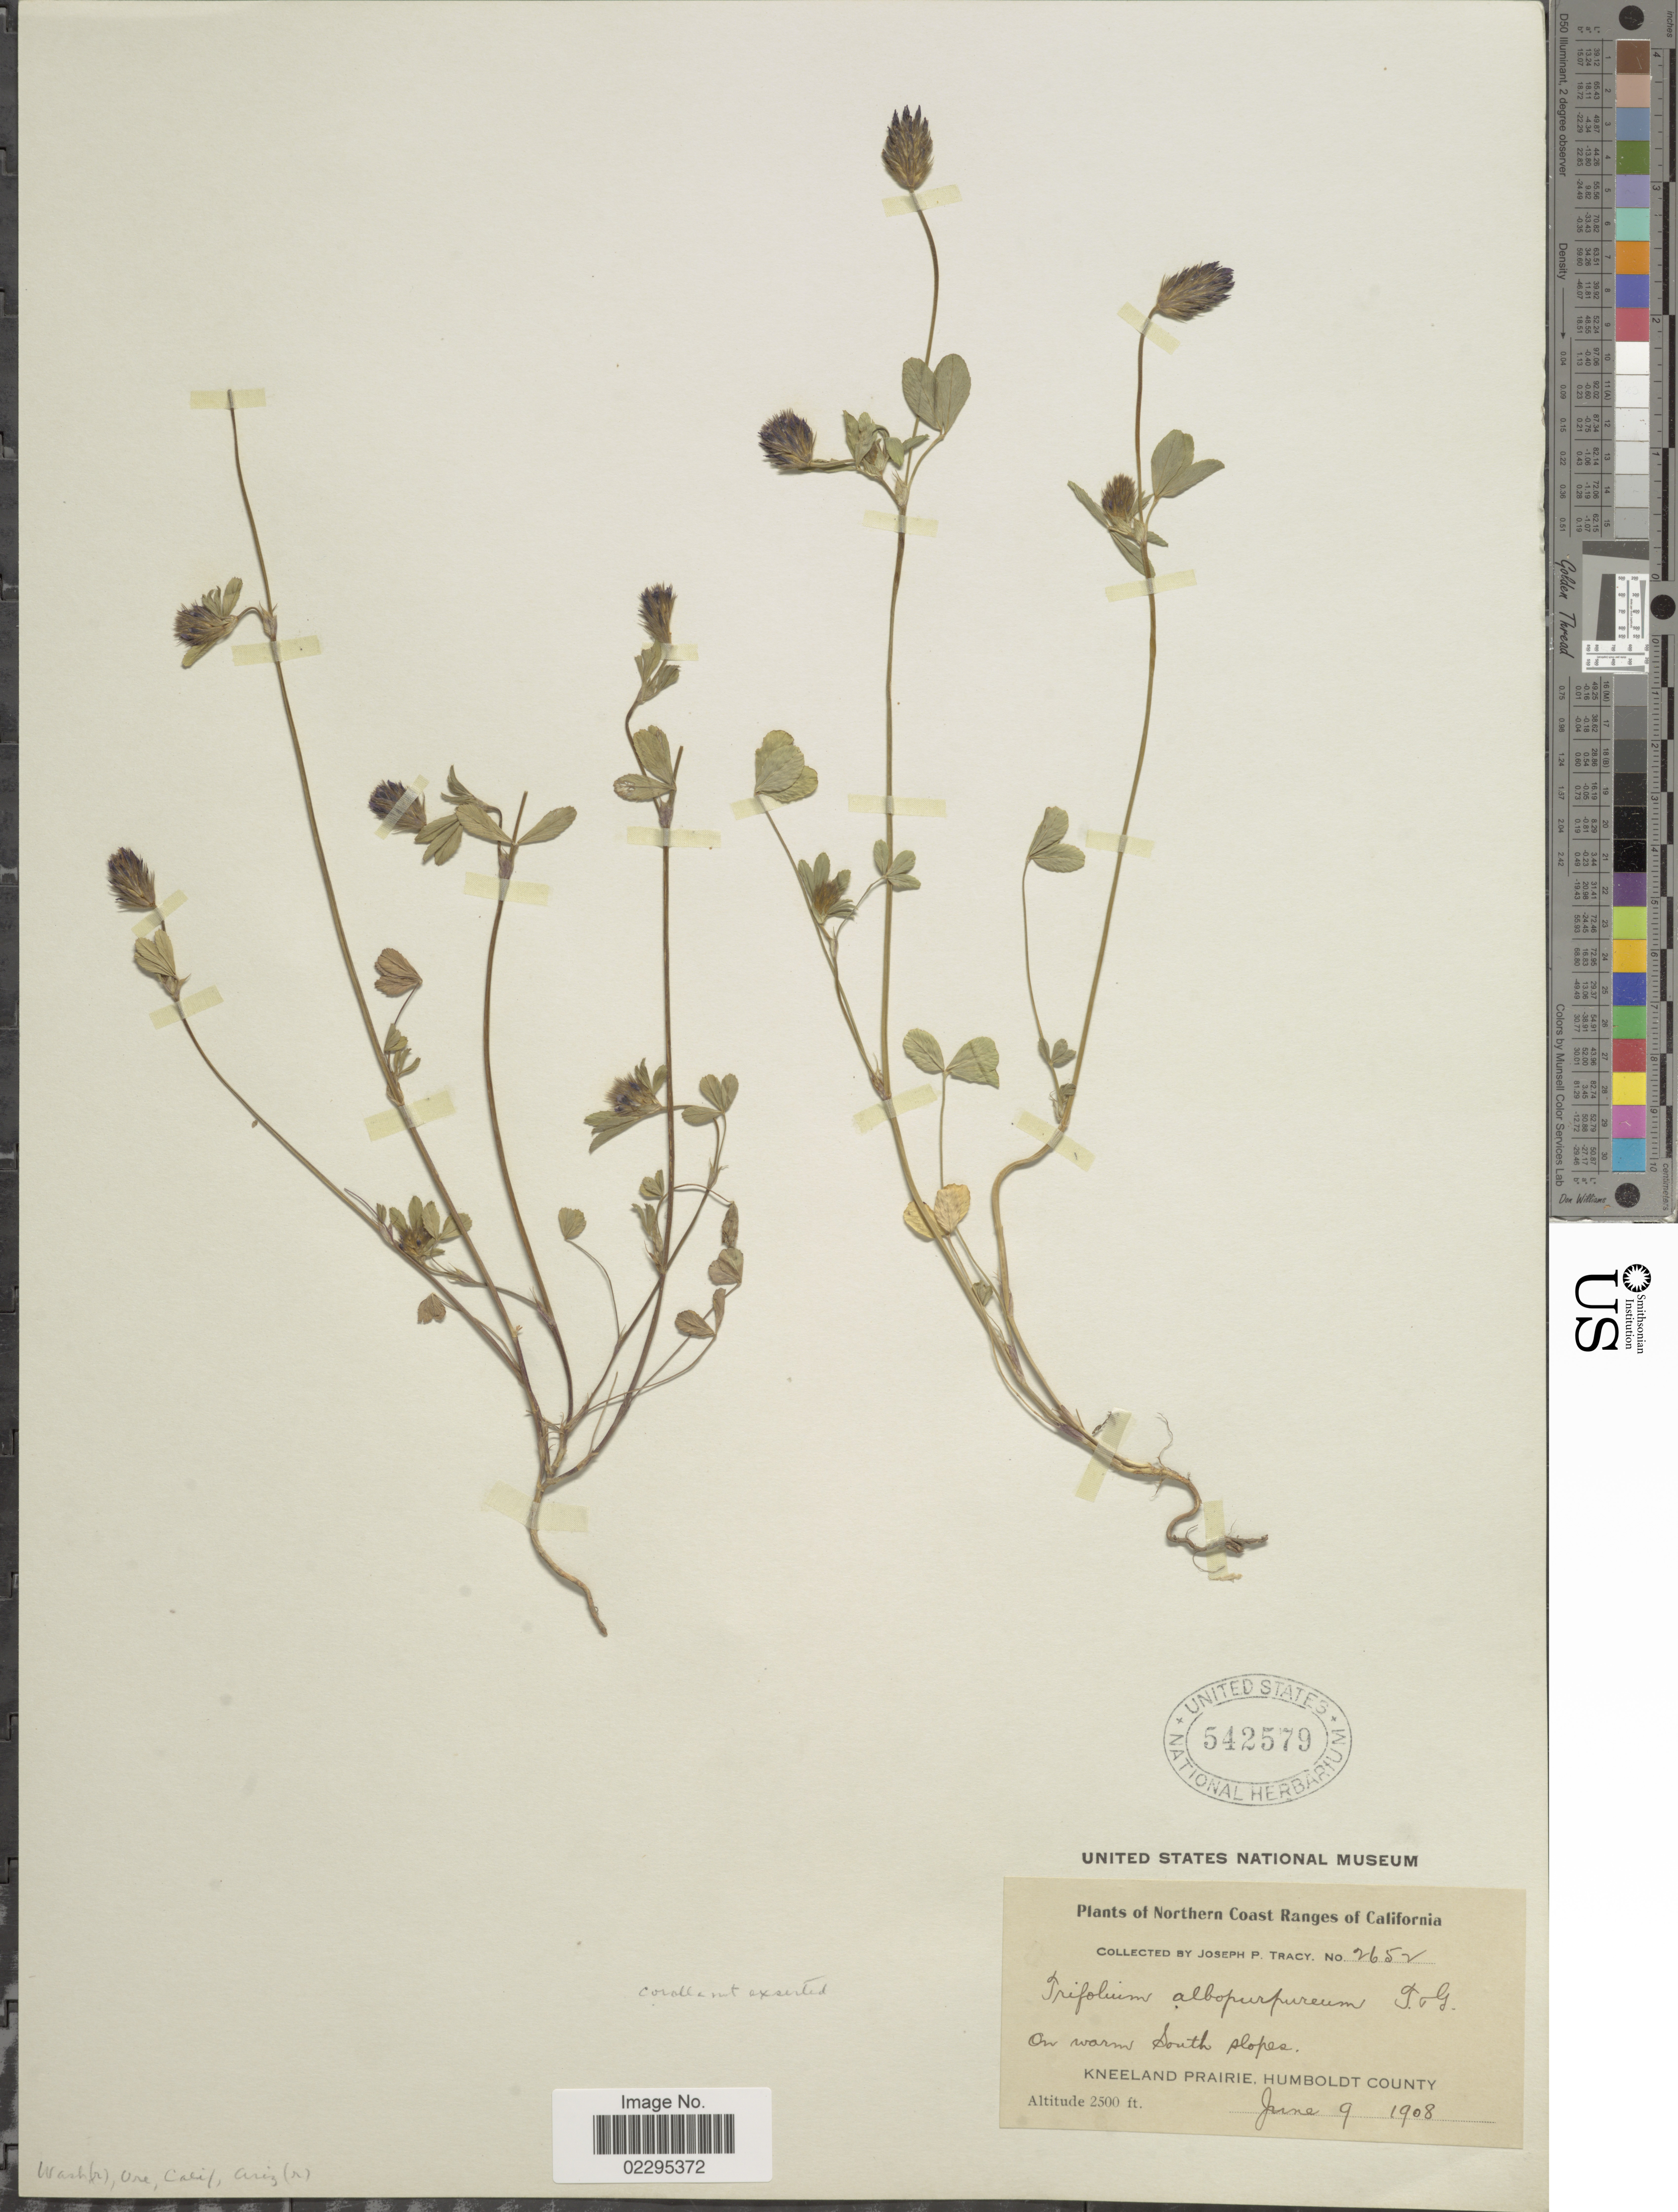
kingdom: Plantae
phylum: Tracheophyta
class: Magnoliopsida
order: Fabales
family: Fabaceae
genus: Trifolium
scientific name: Trifolium albopurpureum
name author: Torr. & A. Gray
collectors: J. Tracy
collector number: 2652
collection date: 1908-06-09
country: United States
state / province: California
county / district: Humboldt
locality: Northern Coast Ranges of California. Kneeland prairie, Humboldt County.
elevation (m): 762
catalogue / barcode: US 542579